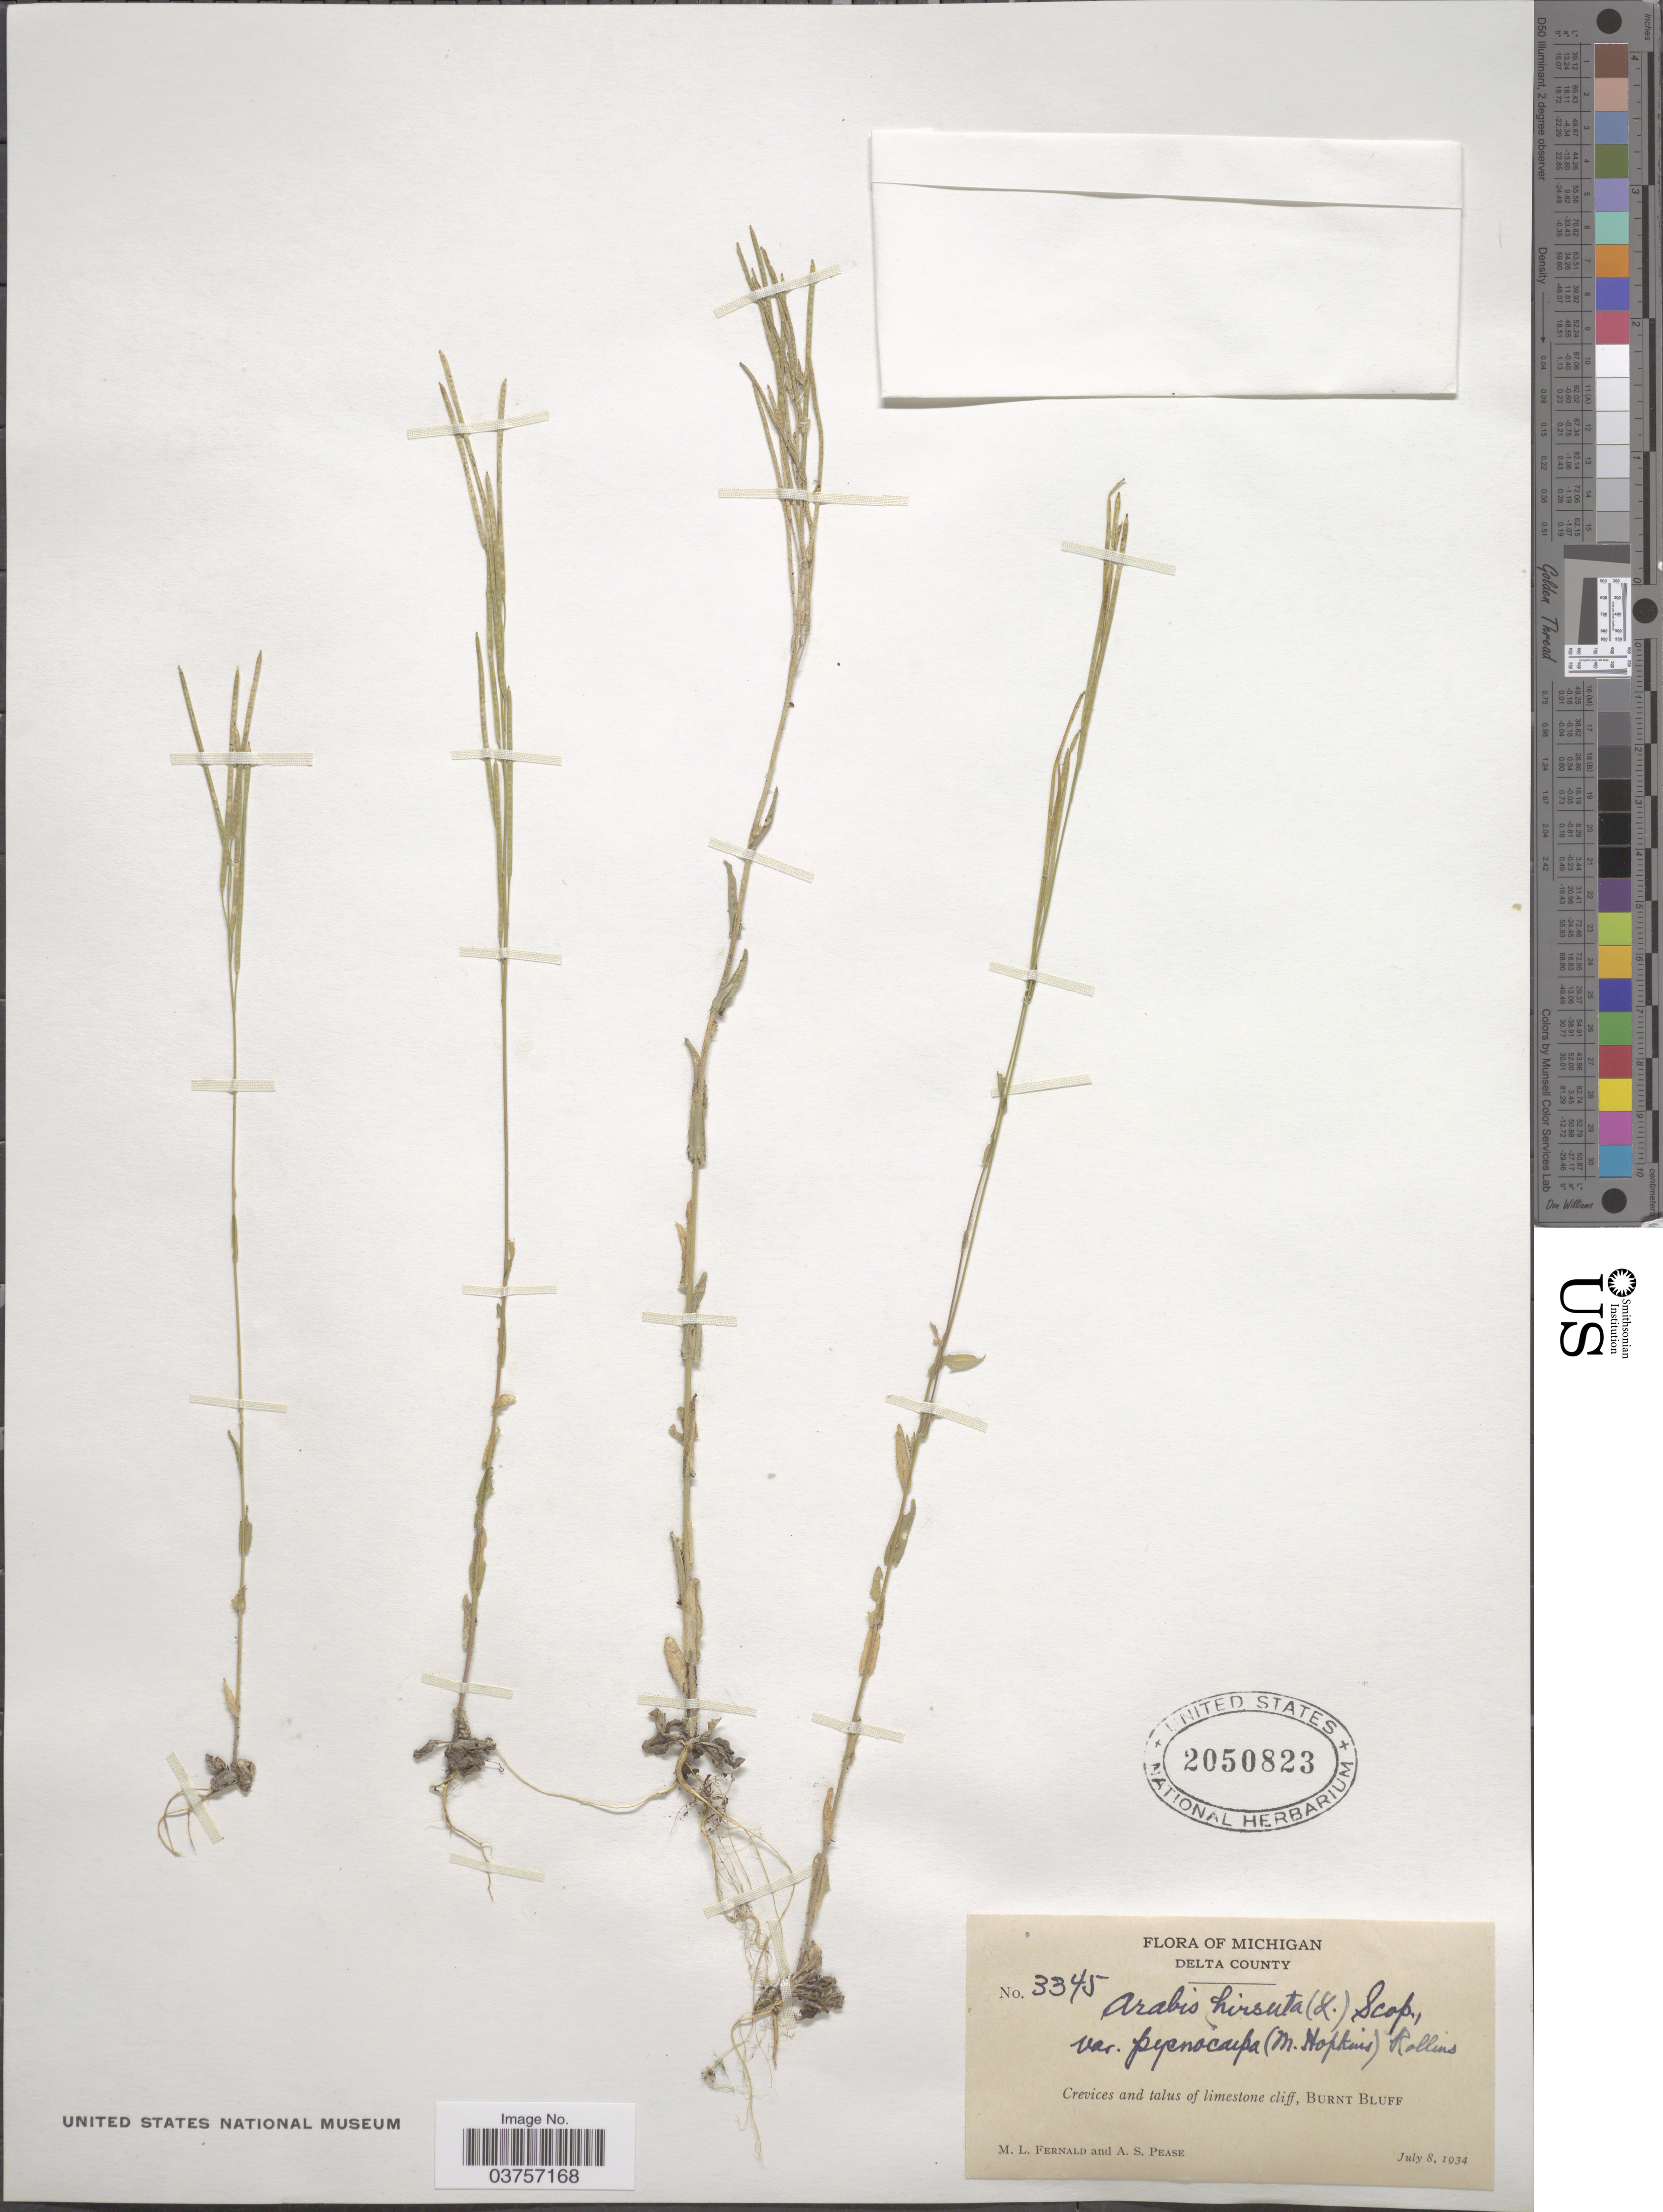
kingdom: Plantae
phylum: Tracheophyta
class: Magnoliopsida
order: Brassicales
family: Brassicaceae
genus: Arabis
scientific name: Arabis hirsuta var. pycnocarpa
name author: M. Hopkins & Rollins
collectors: M. L. Fernald & A. S. Pease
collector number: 3345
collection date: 1934-07-08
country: United States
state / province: Michigan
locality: Delta County; Burnt Bluff.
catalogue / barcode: US 2050823